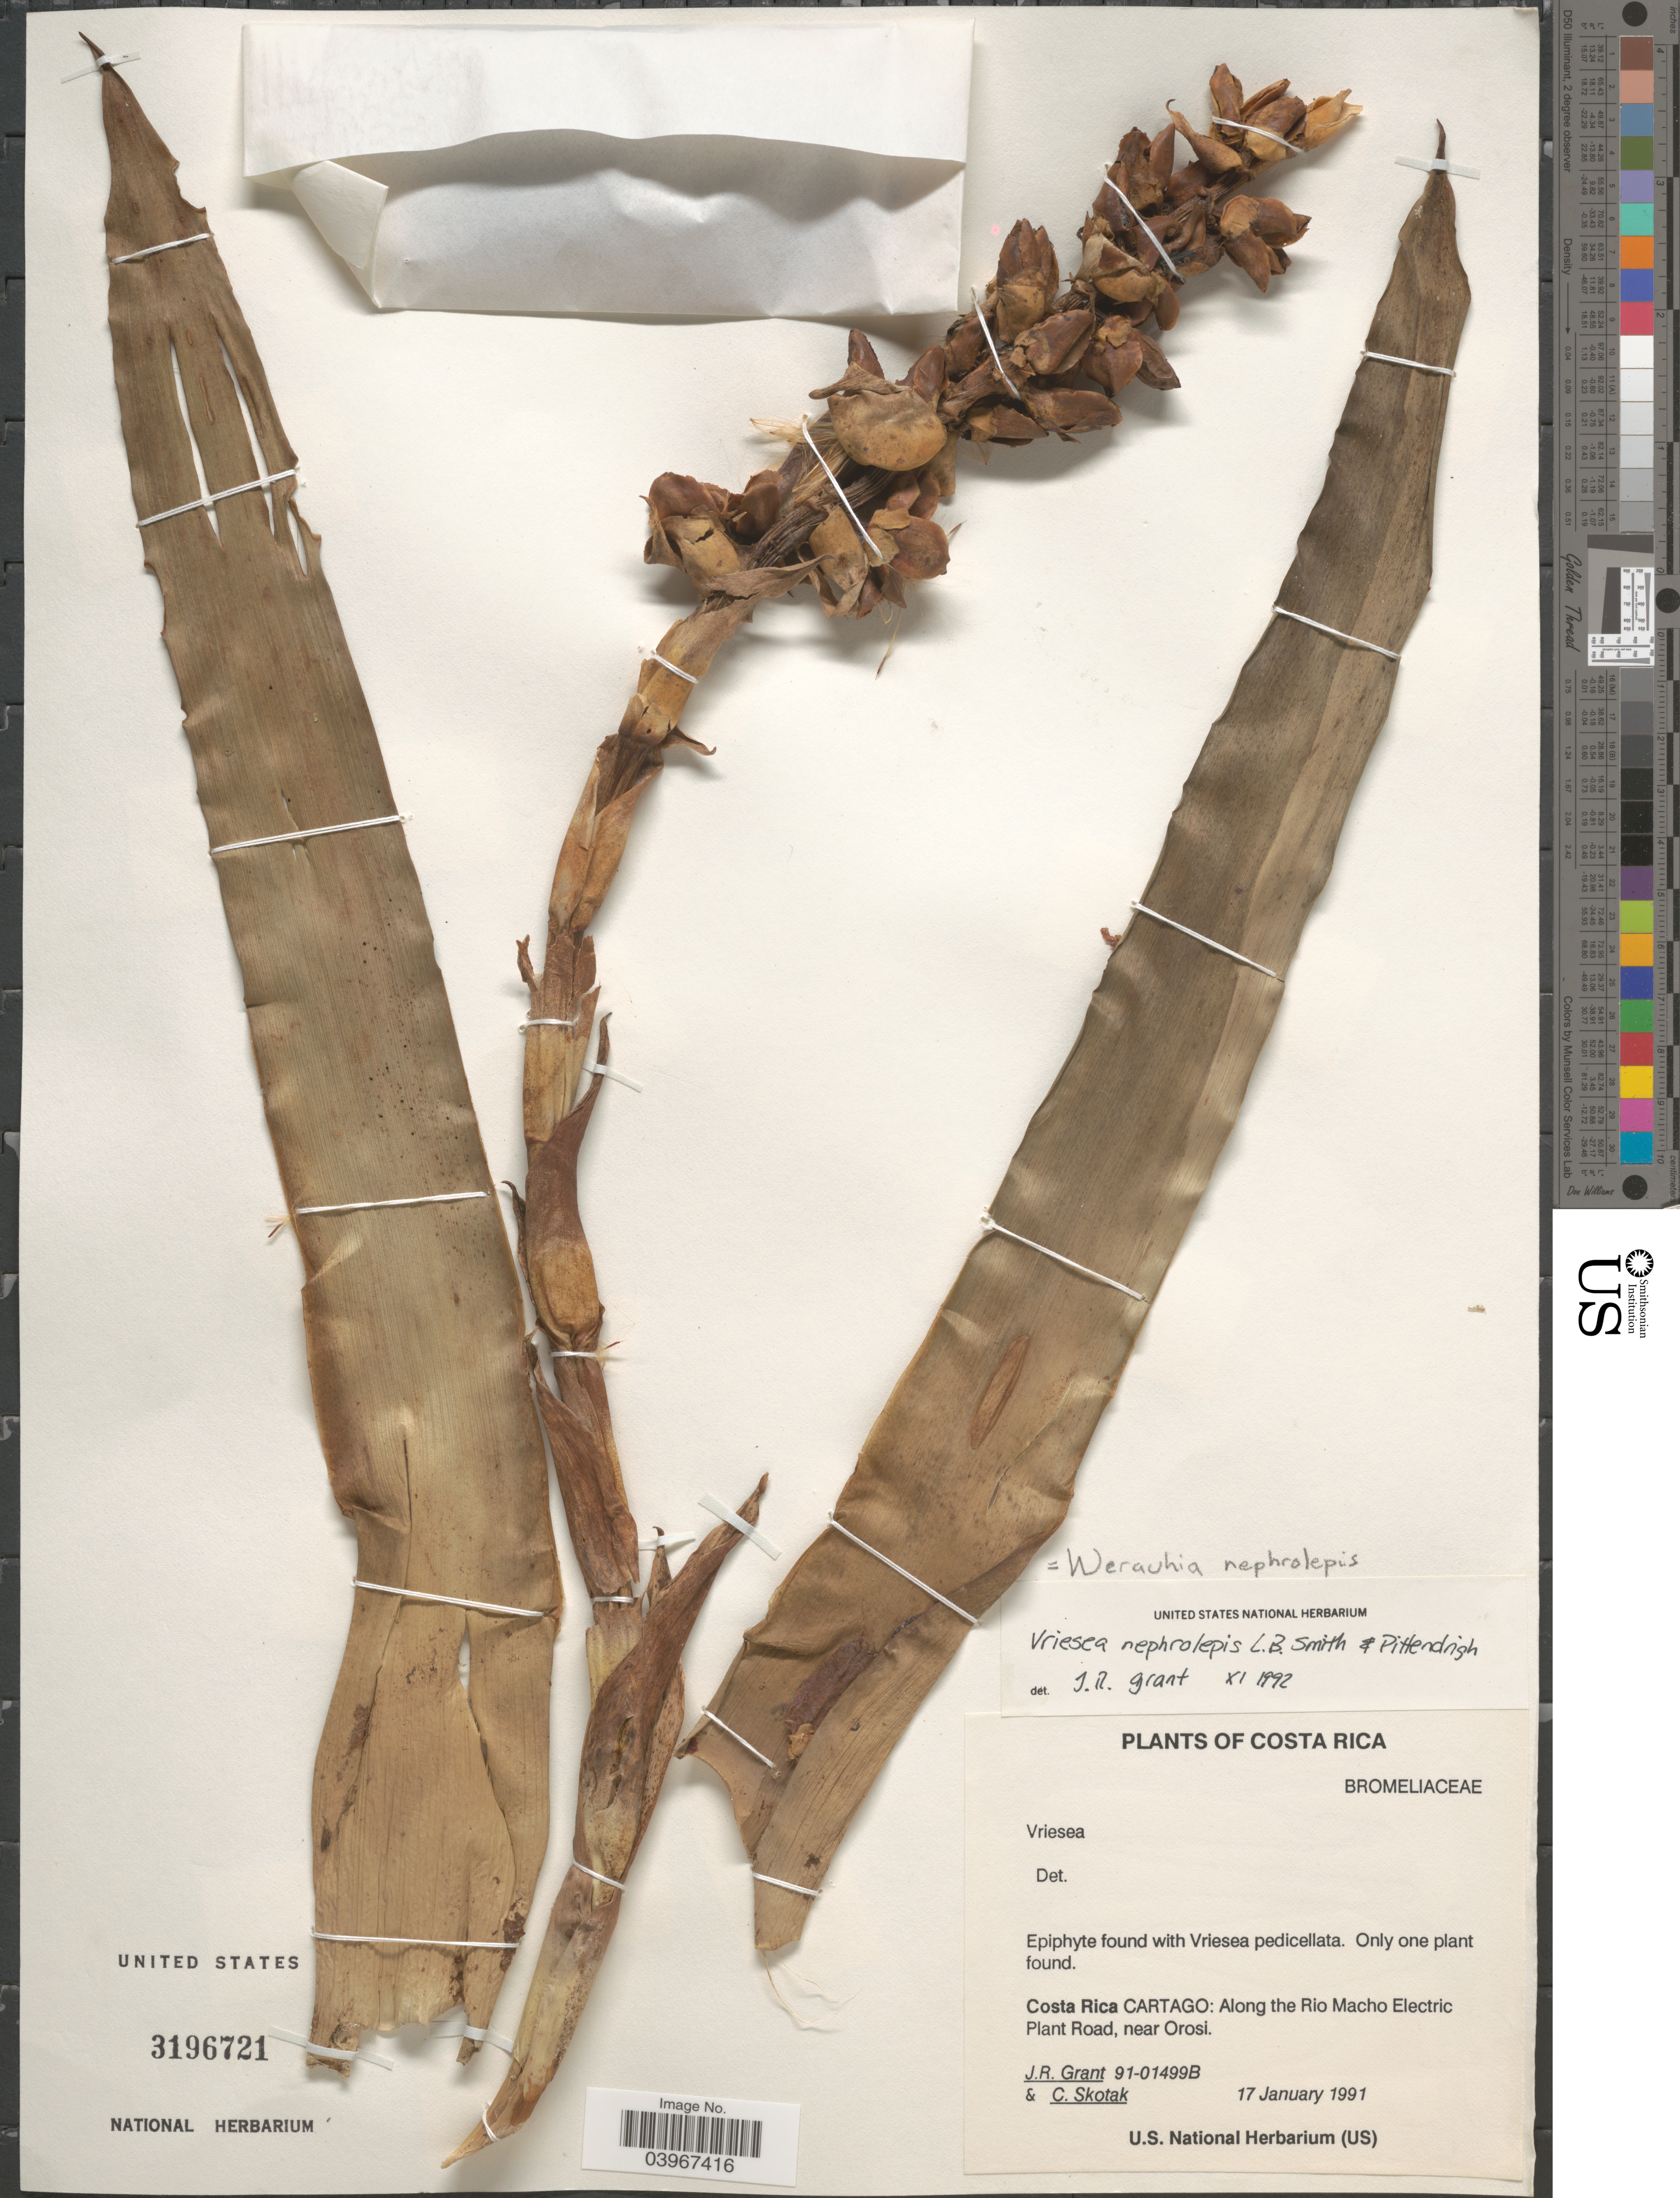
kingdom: Plantae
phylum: Tracheophyta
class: Liliopsida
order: Poales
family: Bromeliaceae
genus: Werauhia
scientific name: Werauhia nephrolepis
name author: (L.B. Sm. & Pittendr.) J.R. Grant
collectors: J. Grant & C. Skotak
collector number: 91-01499B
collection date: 1991-01-17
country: Costa Rica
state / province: Cartago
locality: Along the Rio Macho Electric Plant Road, near Orosi.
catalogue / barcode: US 3196721